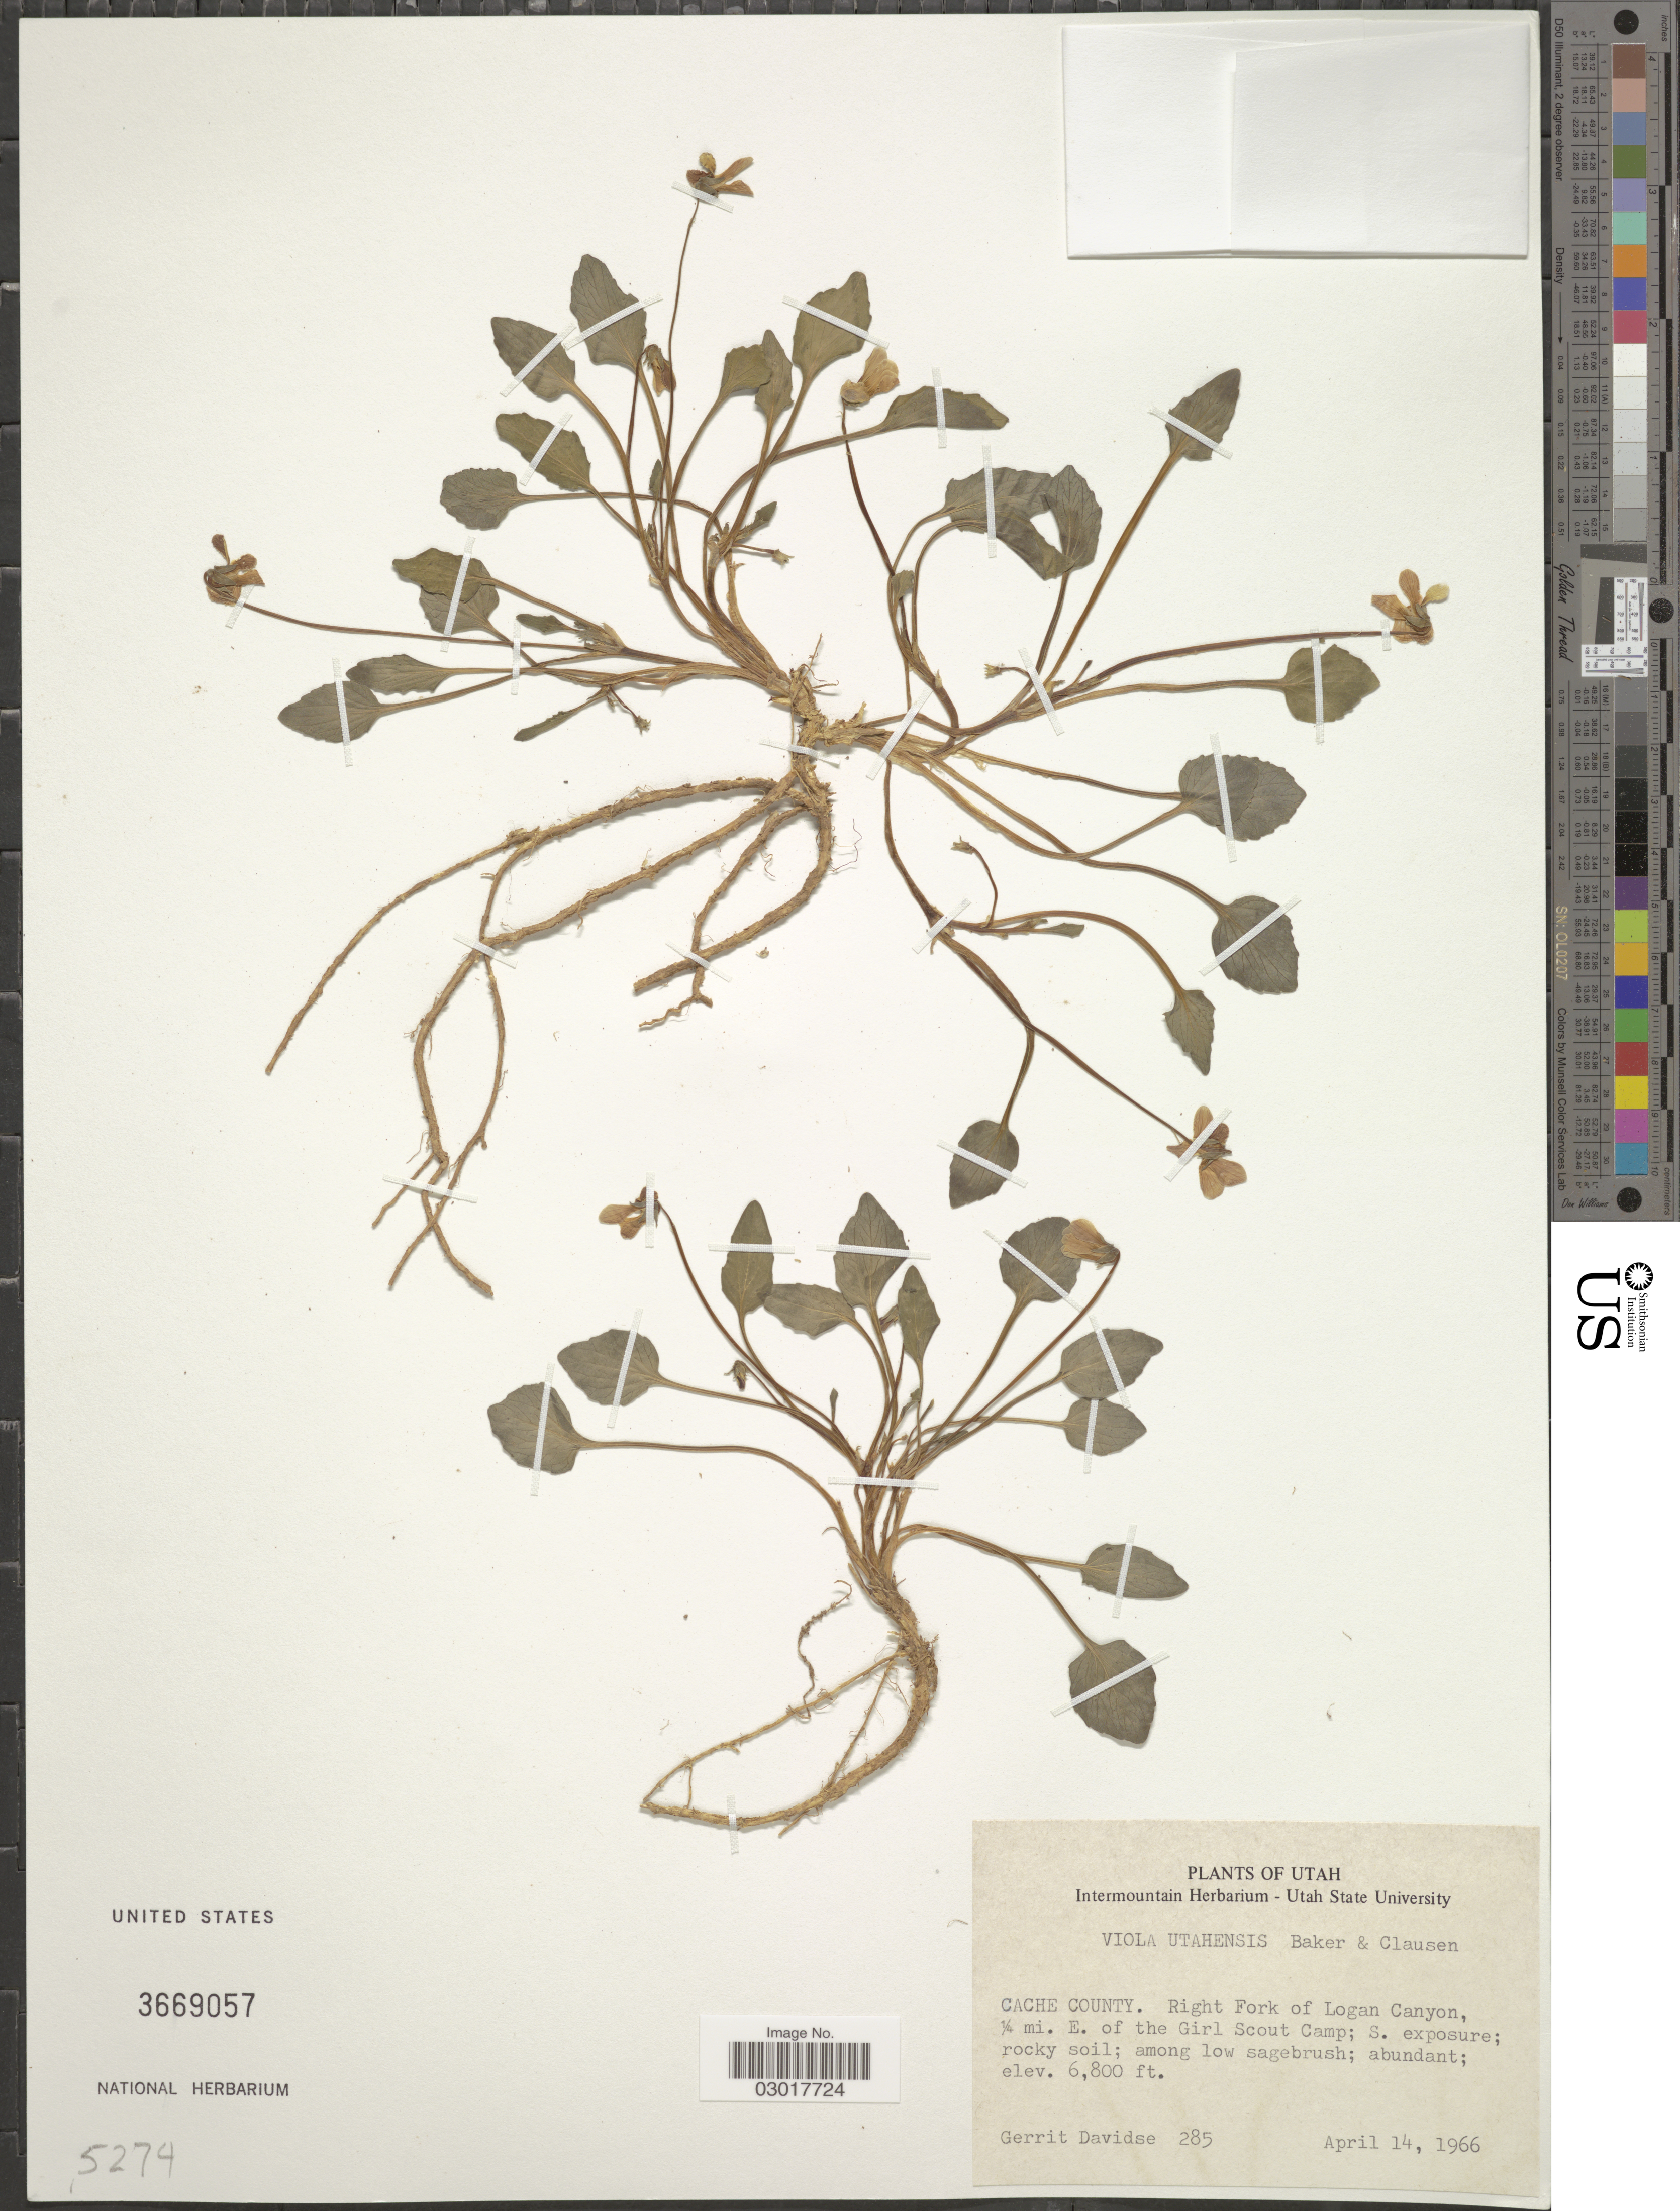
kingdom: Plantae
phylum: Tracheophyta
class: Magnoliopsida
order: Malpighiales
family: Violaceae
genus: Viola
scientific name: Viola utahensis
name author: M.S. Baker & J.C. Clausen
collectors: G. Davidse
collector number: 285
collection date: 1966-04-14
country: United States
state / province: Utah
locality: Cache County. Right Fork of Logan Canyon, ¼ mi. E. of the Girl Scout Camp; S. exposure.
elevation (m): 2073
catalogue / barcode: US 3669057